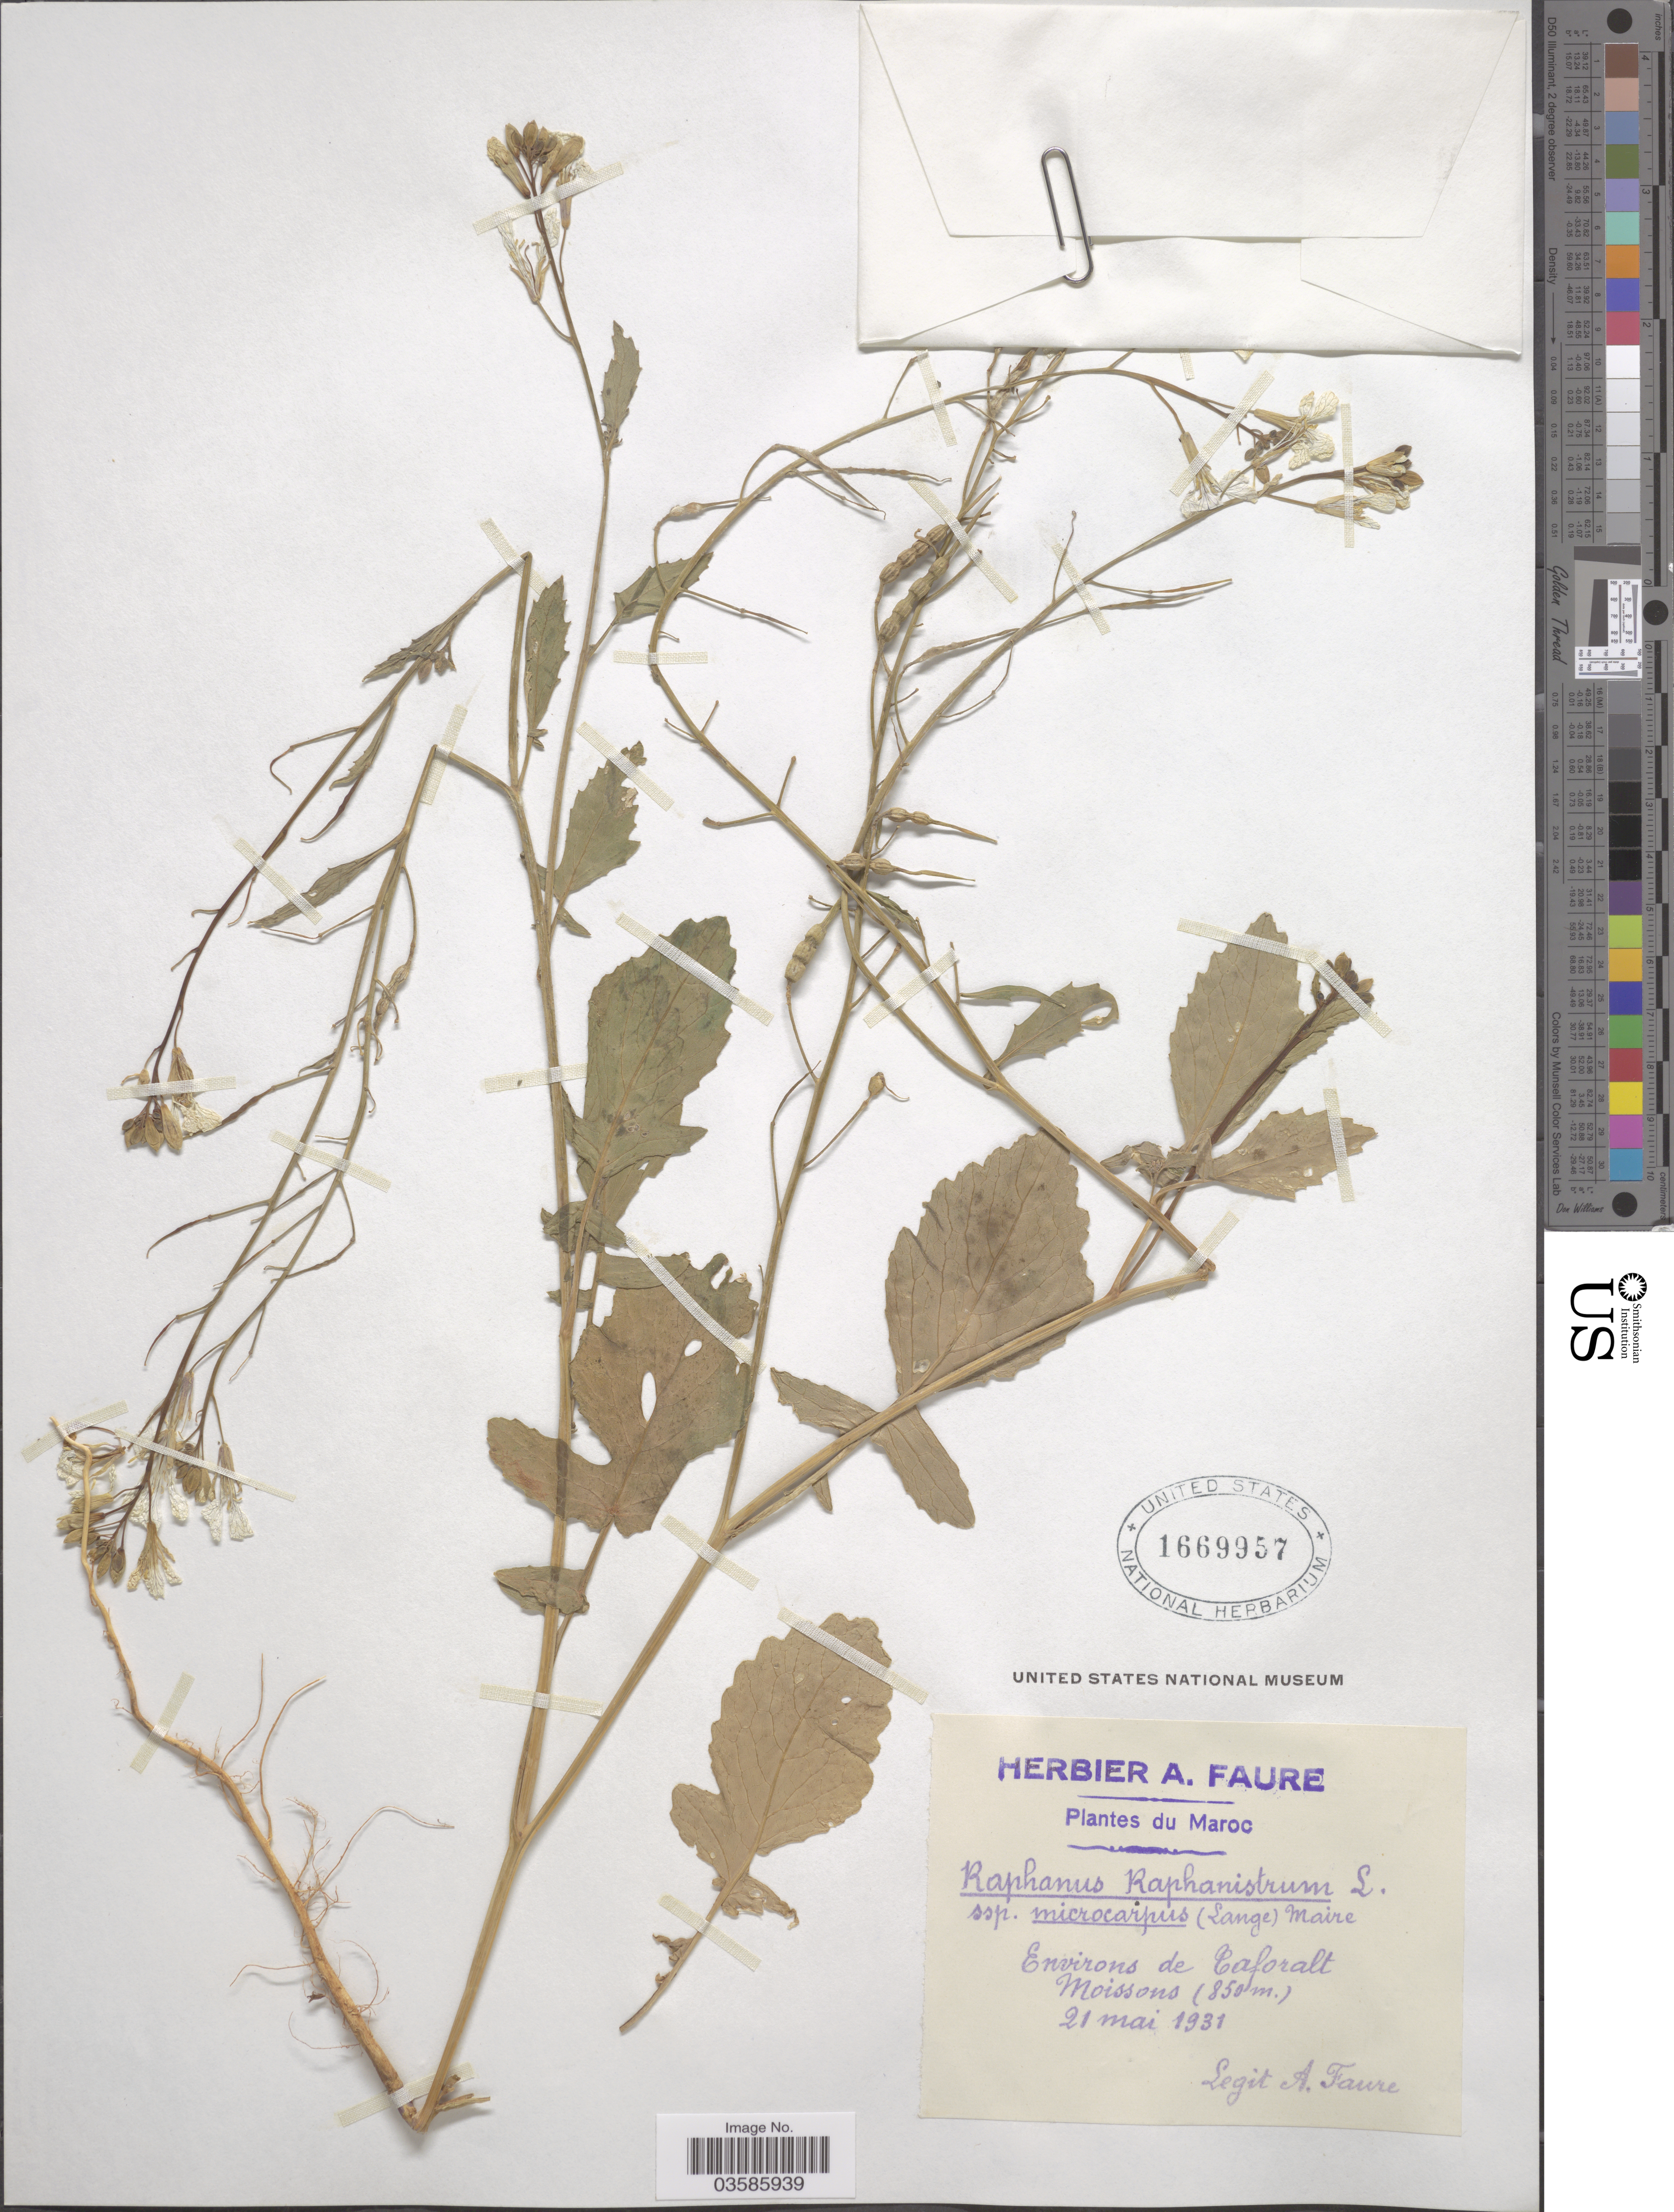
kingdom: Plantae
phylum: Tracheophyta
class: Magnoliopsida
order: Brassicales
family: Brassicaceae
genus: Raphanus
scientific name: Raphanus raphanistrum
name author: L.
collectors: A. Faure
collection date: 1931-05-21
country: Morocco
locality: Maroc. Environs de Taforalt Moissons.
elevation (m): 850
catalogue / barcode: US 1669957